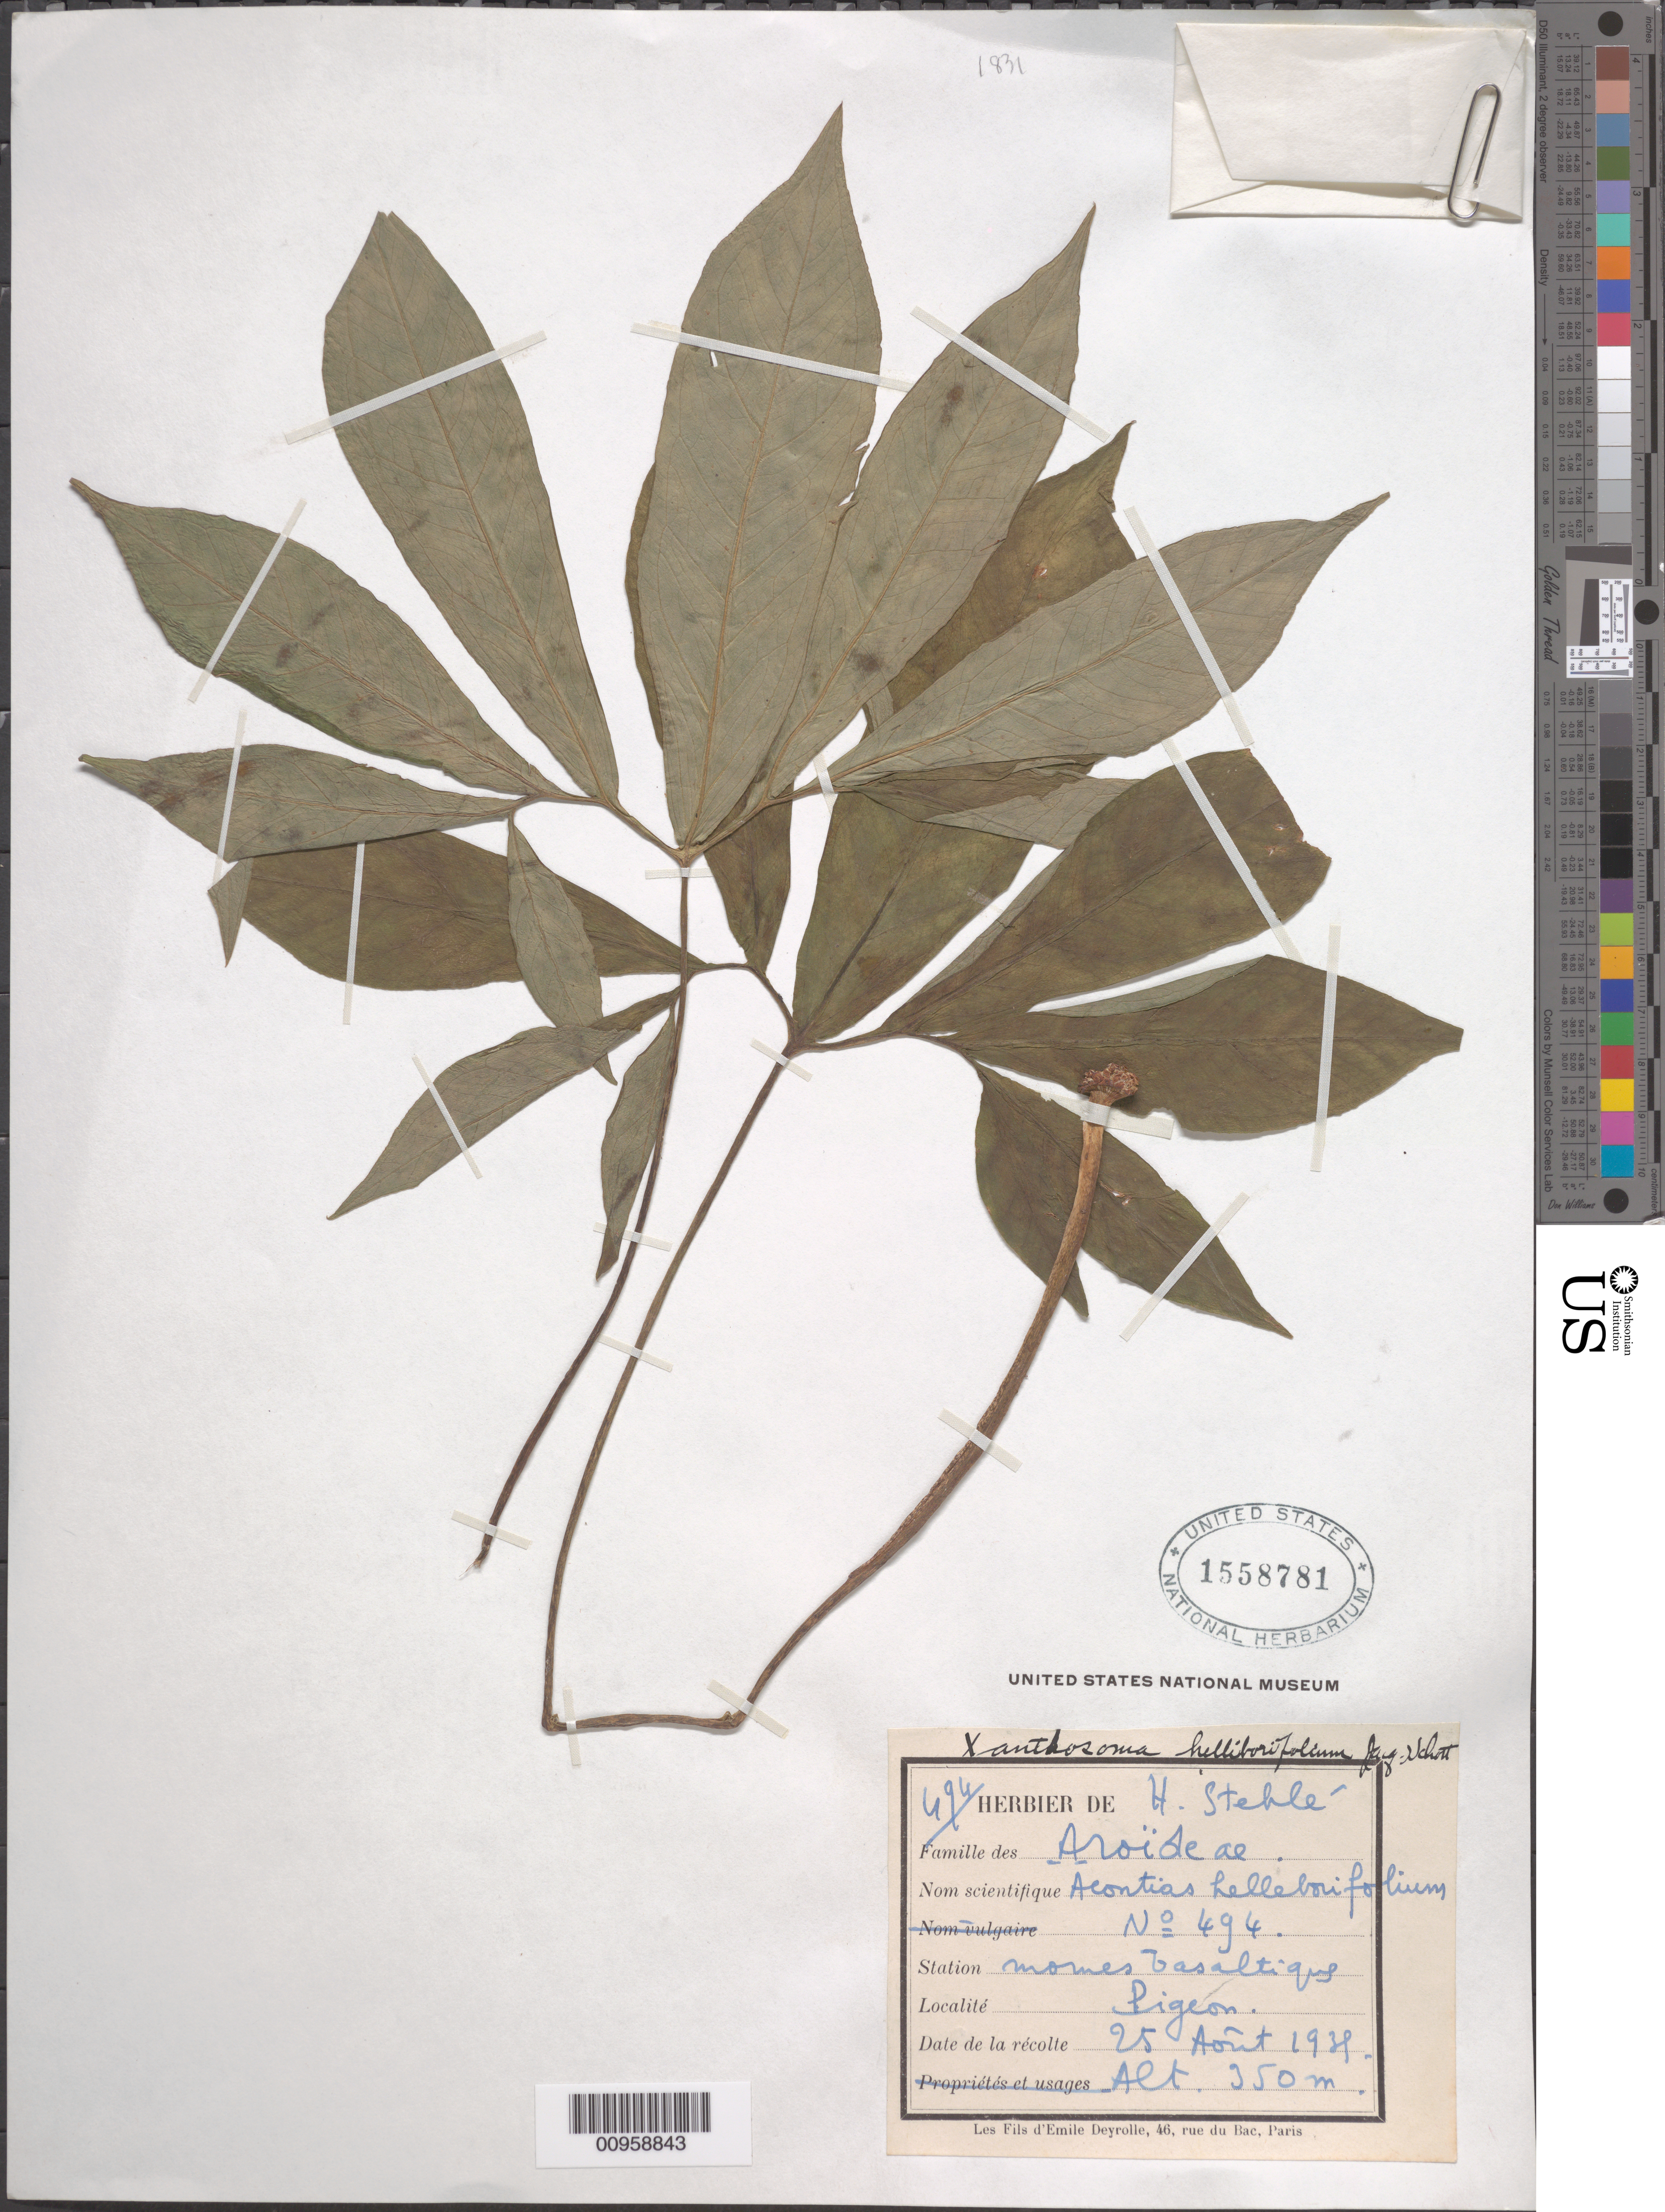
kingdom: Plantae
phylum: Tracheophyta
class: Liliopsida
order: Alismatales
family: Araceae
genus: Xanthosoma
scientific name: Xanthosoma helleborifolium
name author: (Jacq.) Schott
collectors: H. Stehlé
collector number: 694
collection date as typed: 25 Aug 1939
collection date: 1939-08-25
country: Guadeloupe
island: Basse Terre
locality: Pigeon Island.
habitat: Mornes basaltiques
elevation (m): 350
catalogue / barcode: US 1558781